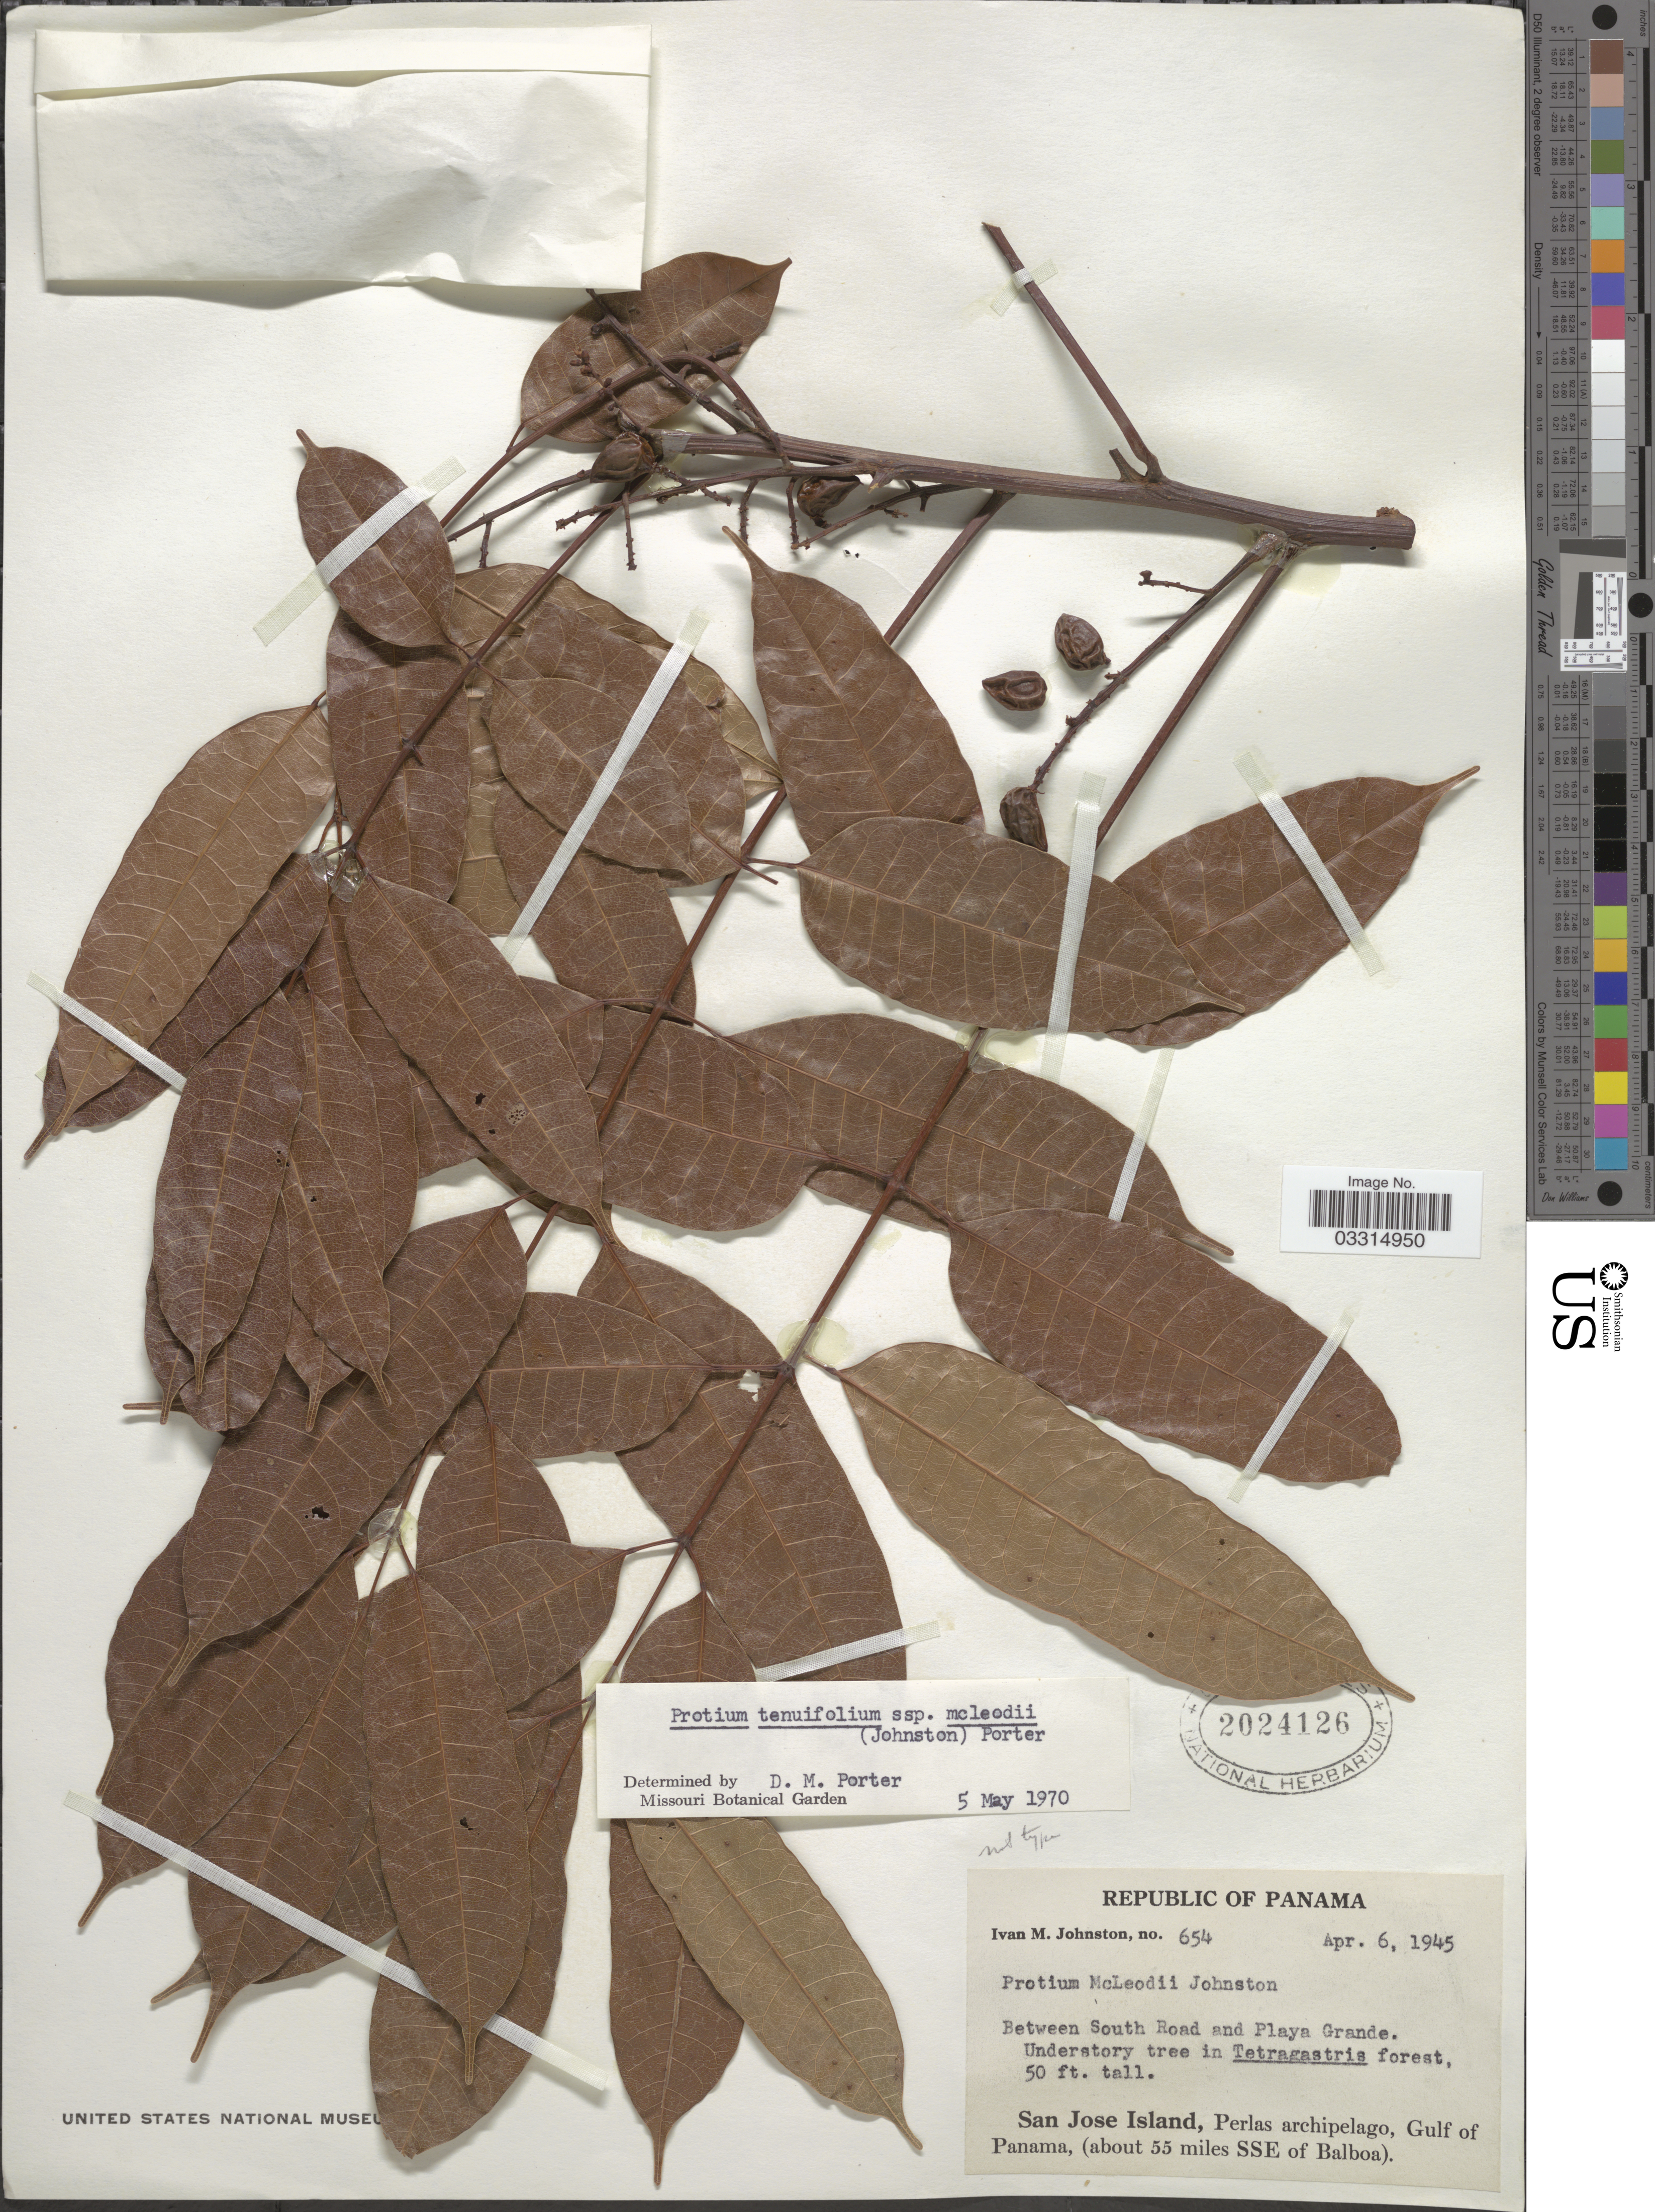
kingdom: Plantae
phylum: Tracheophyta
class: Magnoliopsida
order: Sapindales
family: Burseraceae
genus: Protium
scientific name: Protium tenuifolium var. mcleodii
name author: (I.M. Johnst.) D.M. Porter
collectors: I.M. Johnston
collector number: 654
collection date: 1945-04-06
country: Panama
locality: San Jose Island, Perlas archipelago, Gulf of Panama, (about 55 miles SSE of Balboa).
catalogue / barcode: US 2024126